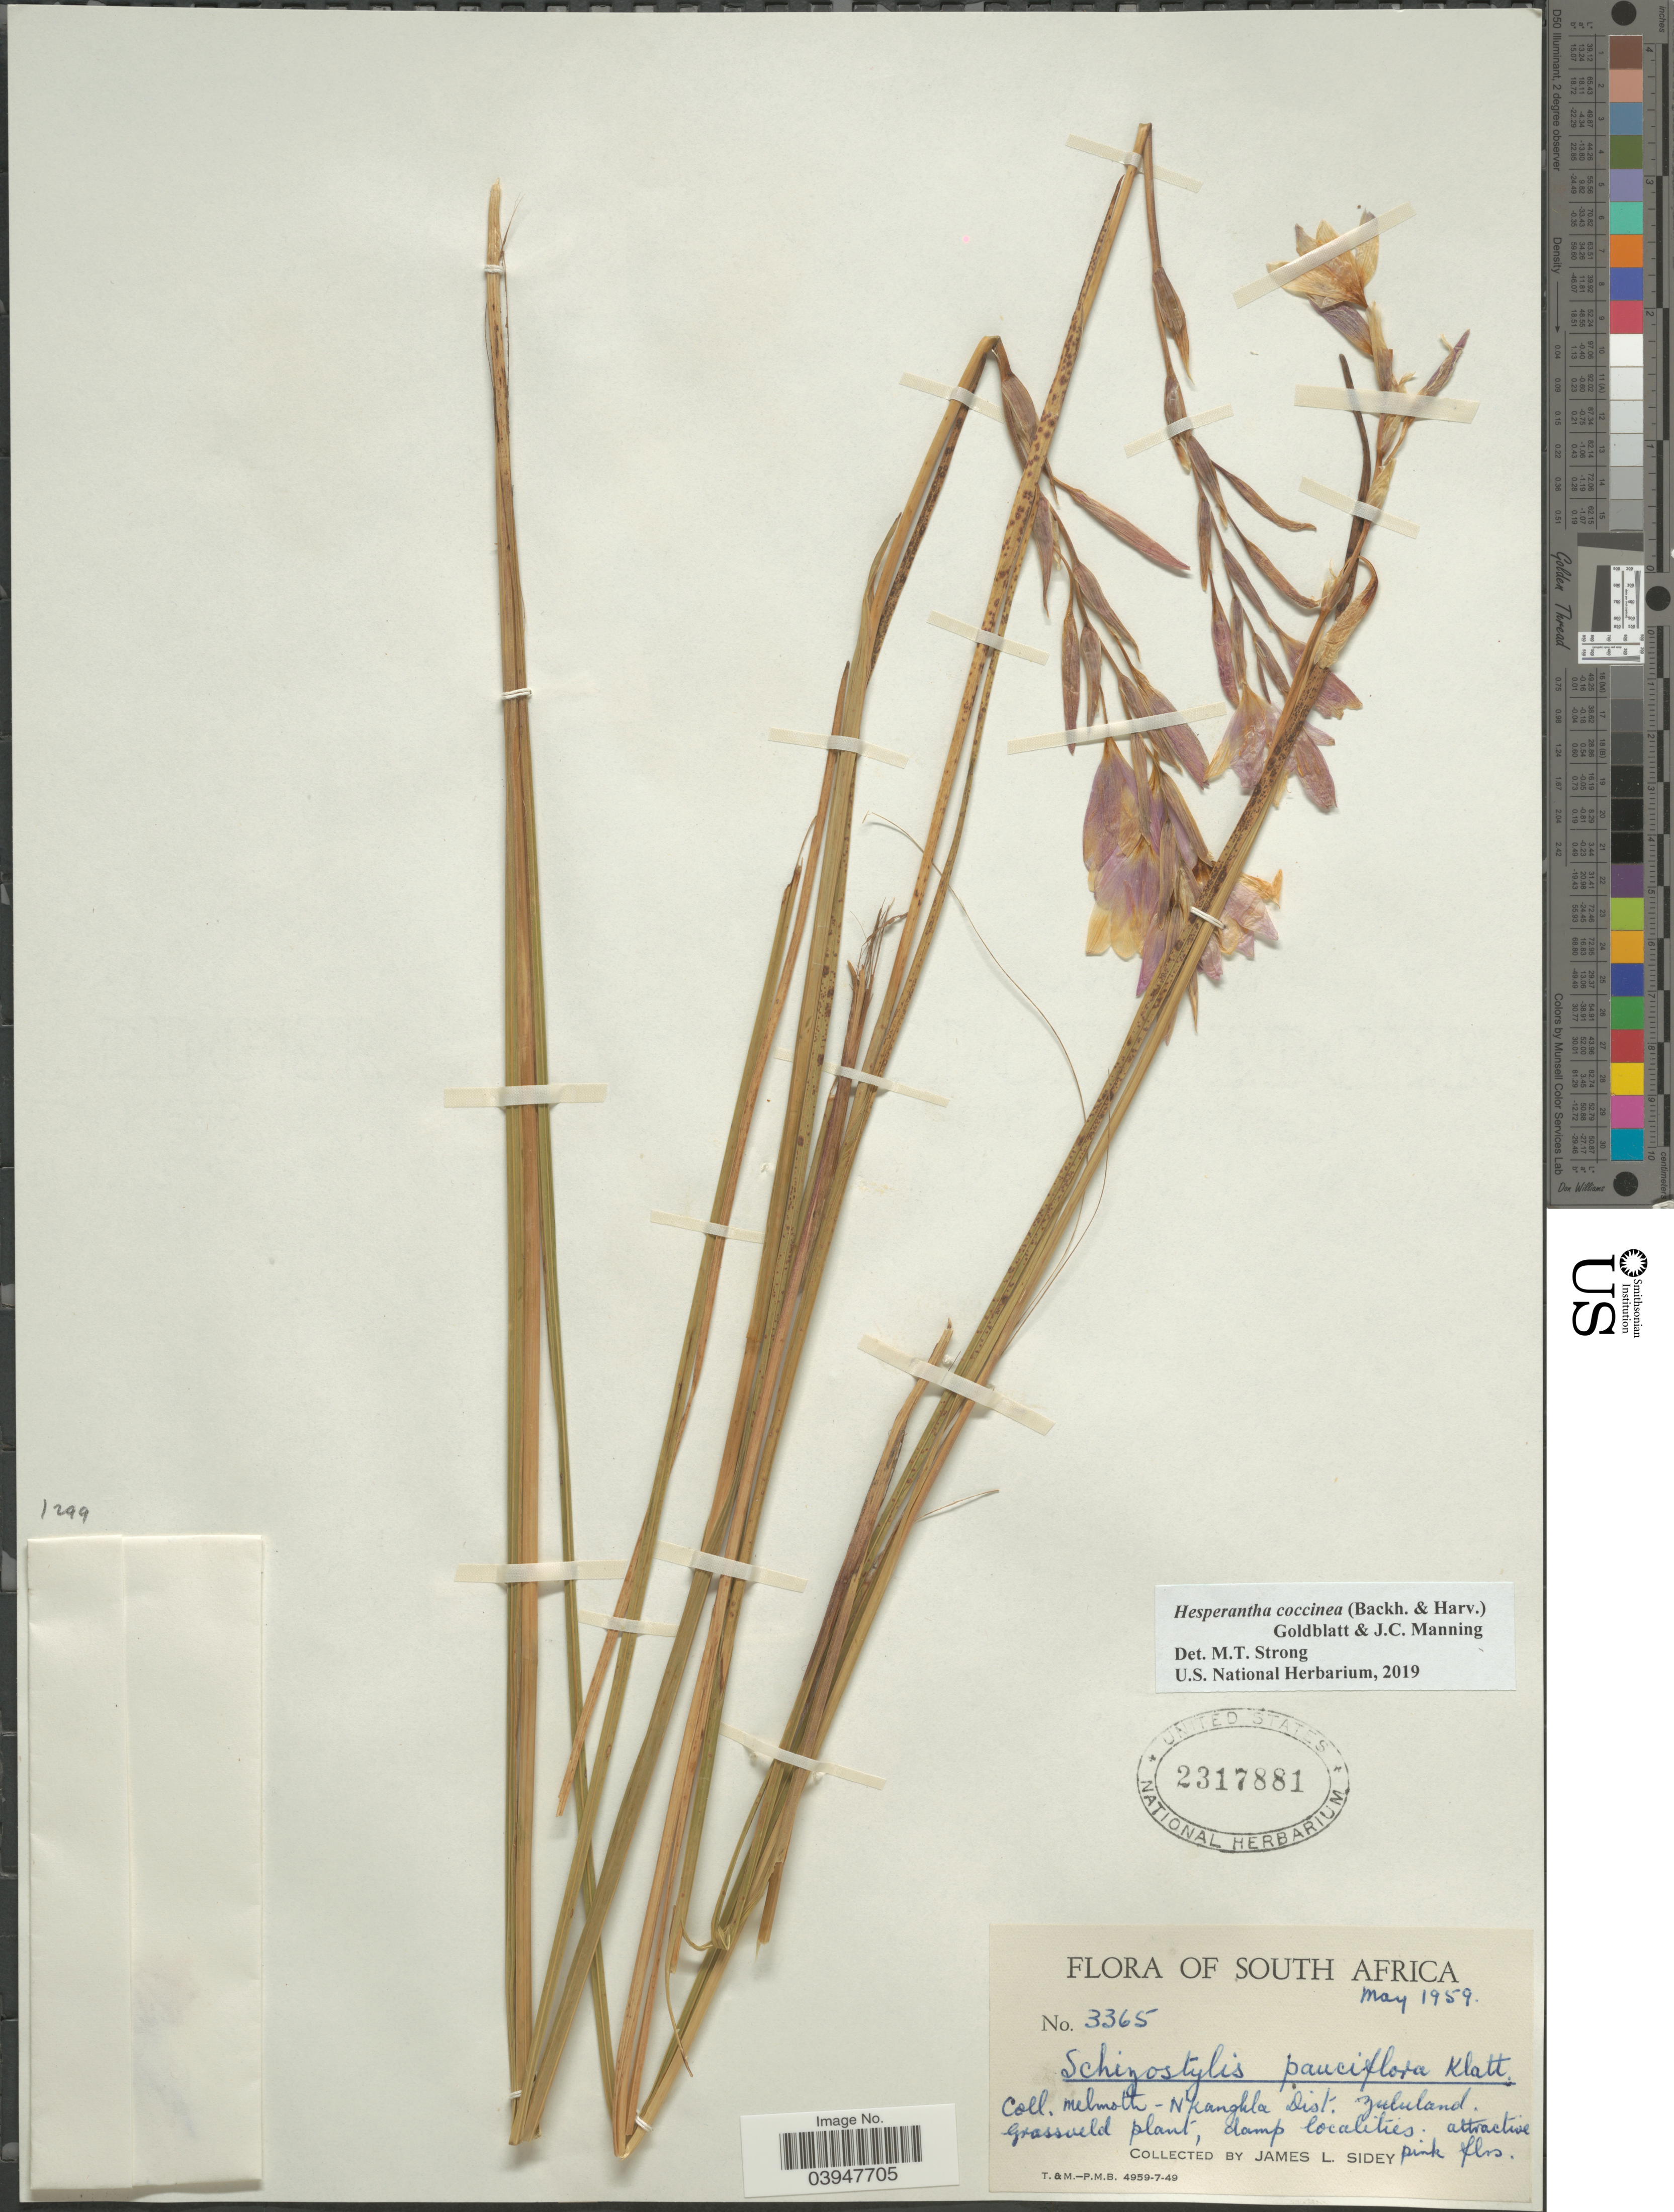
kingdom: Plantae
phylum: Tracheophyta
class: Liliopsida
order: Asparagales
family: Iridaceae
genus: Hesperantha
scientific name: Hesperantha coccinea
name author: (Backh. & Harv.) Goldblatt & J.C. Manning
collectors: J. L. Sidey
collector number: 3365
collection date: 1959-05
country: South Africa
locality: Melmoth- N Kangkla Dist. Zululand.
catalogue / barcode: US 2317881